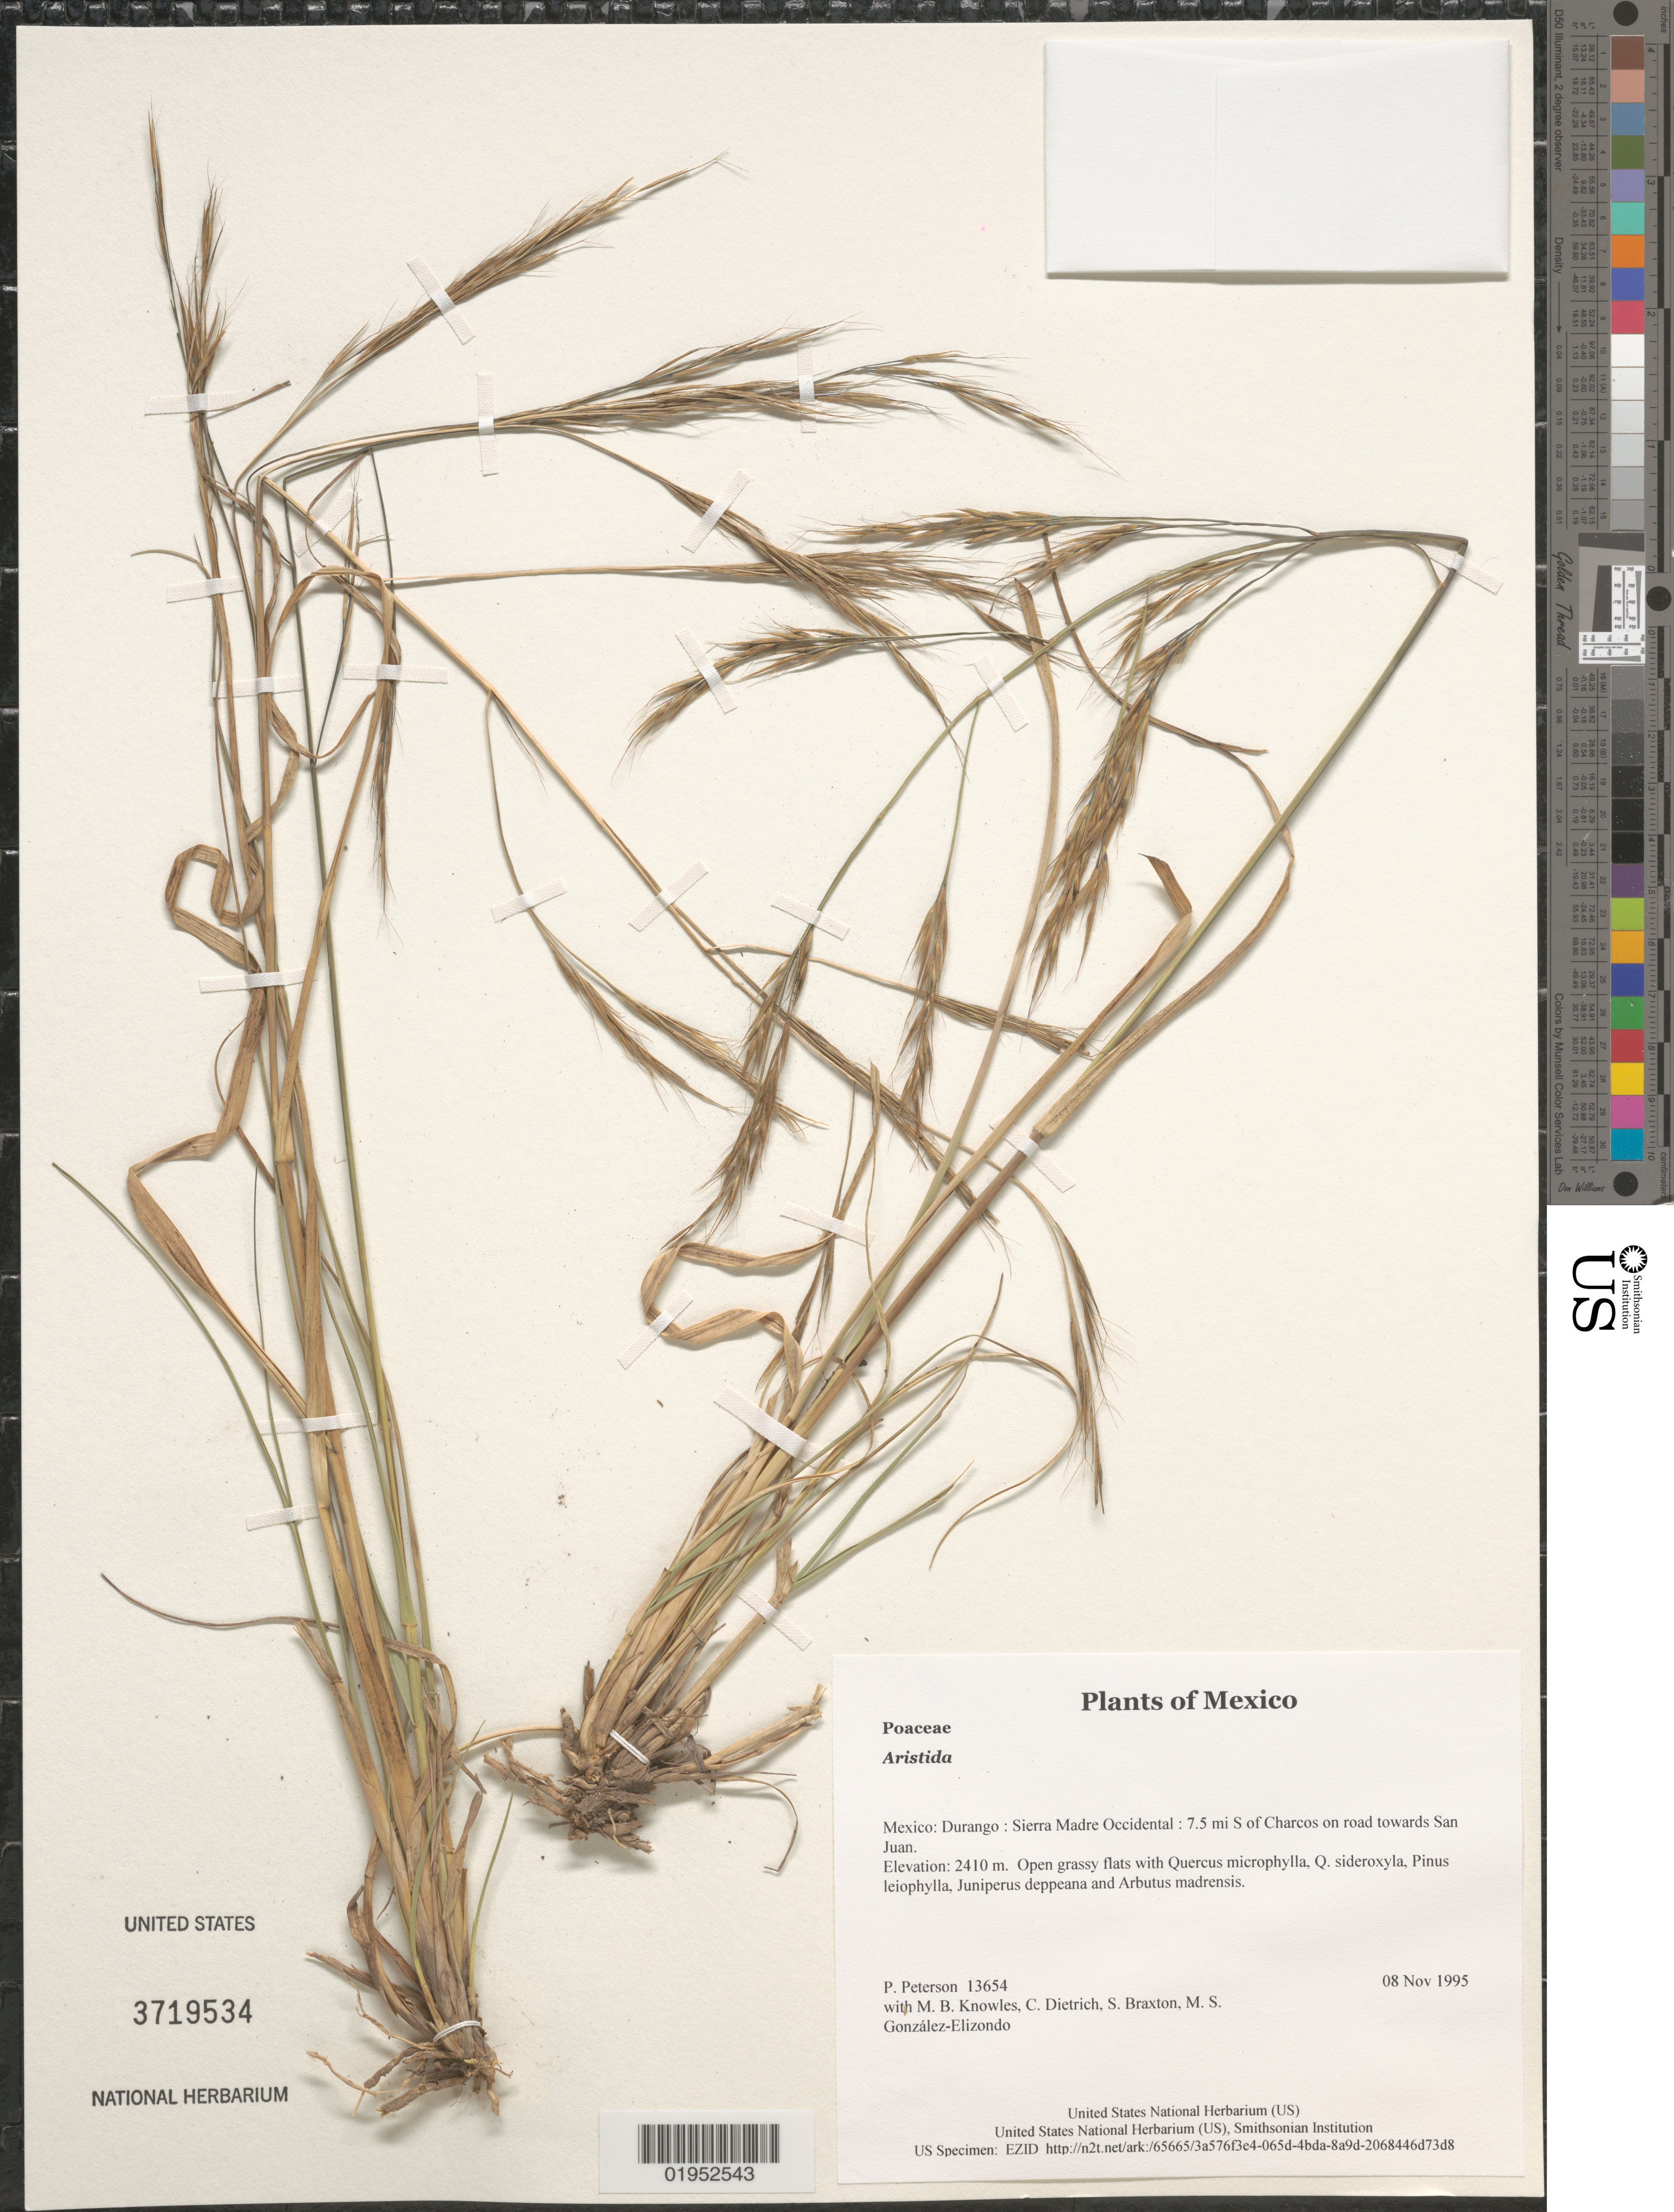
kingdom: Plantae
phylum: Tracheophyta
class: Liliopsida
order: Poales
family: Poaceae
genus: Aristida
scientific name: Aristida sp.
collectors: P. M. Peterson, M. B. Knowles, C. Dietrich, S. Braxton & M. S. González-Elizondo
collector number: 13654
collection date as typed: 08 Nov 1995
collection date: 1995-11-08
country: Mexico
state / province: Durango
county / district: Sierra Madre Occidental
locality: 7.5 mi S of Charcos on road towards San Juan.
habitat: Open grassy flats with Quercus microphylla, Q. sideroxyla, Pinus leiophylla, Juniperus deppeana and Arbutus madrensis.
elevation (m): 2410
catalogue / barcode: US 3719534